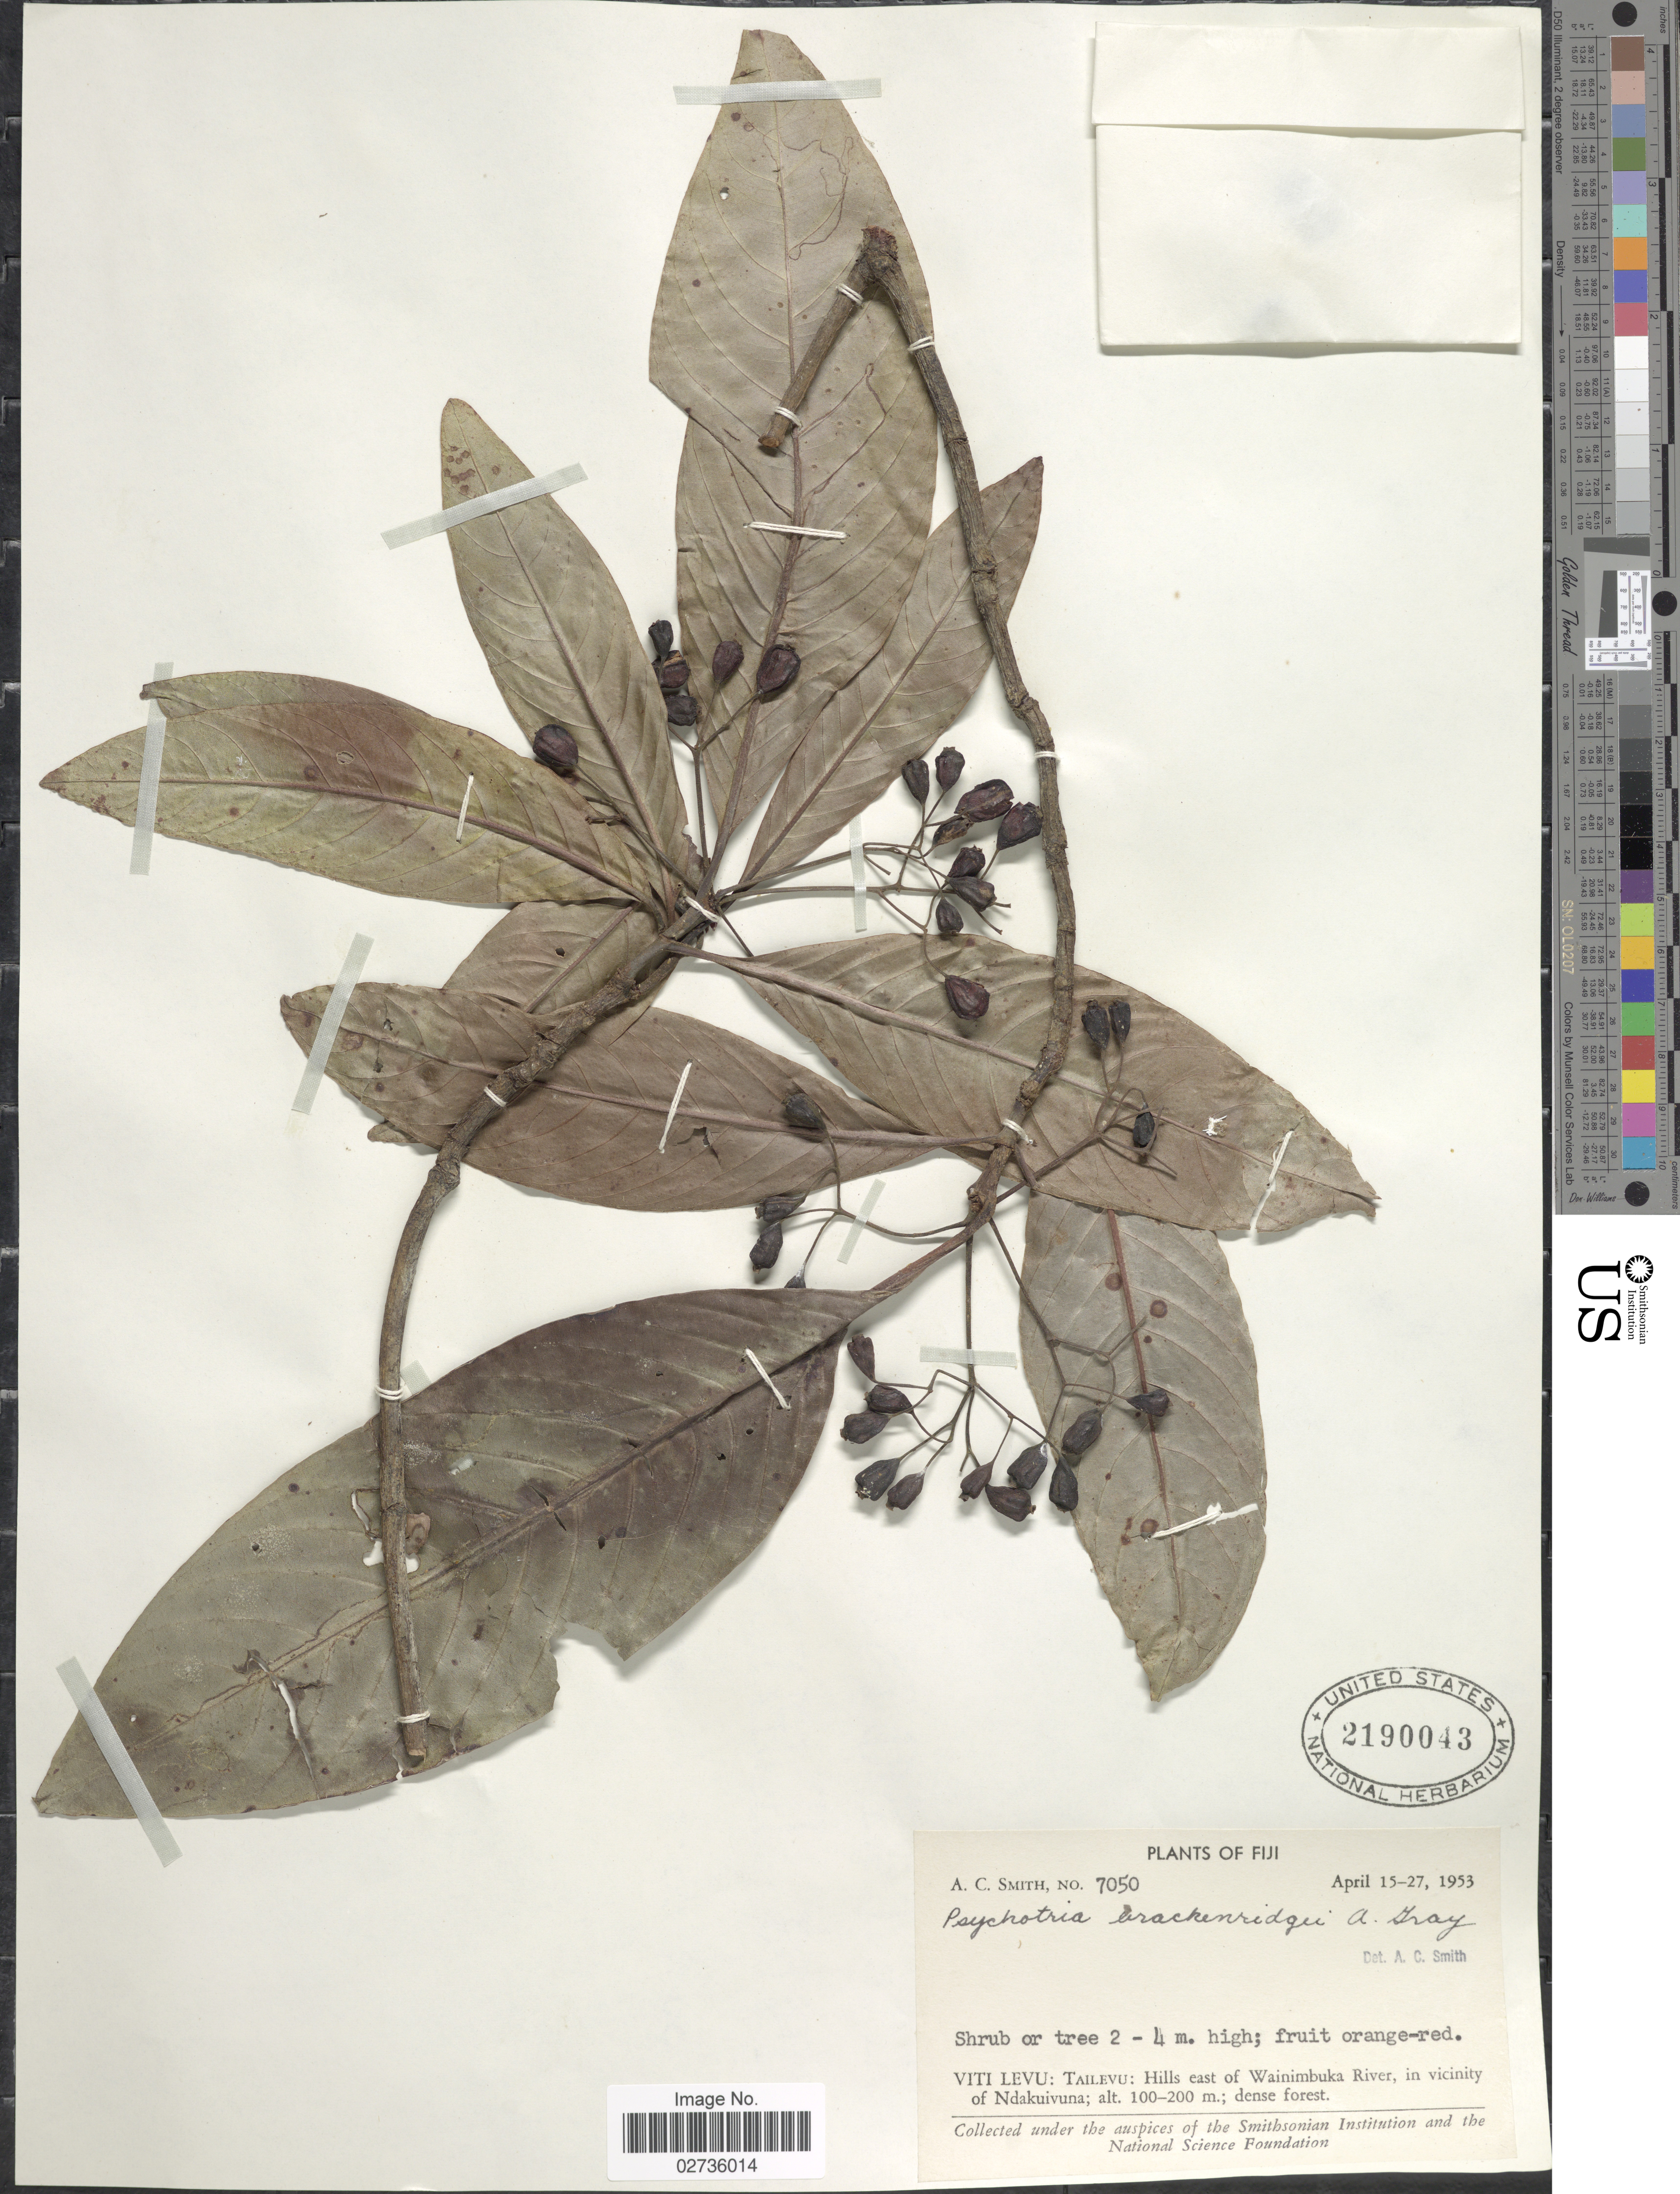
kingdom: Plantae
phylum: Tracheophyta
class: Magnoliopsida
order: Gentianales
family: Rubiaceae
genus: Psychotria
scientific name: Psychotria brackenridgei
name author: A. Gray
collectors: A. C. Smith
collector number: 7050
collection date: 1953-04-15/1953-04-27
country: Fiji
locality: Viti Levu: Tailevu: Hills east of Wainimbuka River, in vicinity of Ndakuivuna.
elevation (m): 100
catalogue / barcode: US 2190043